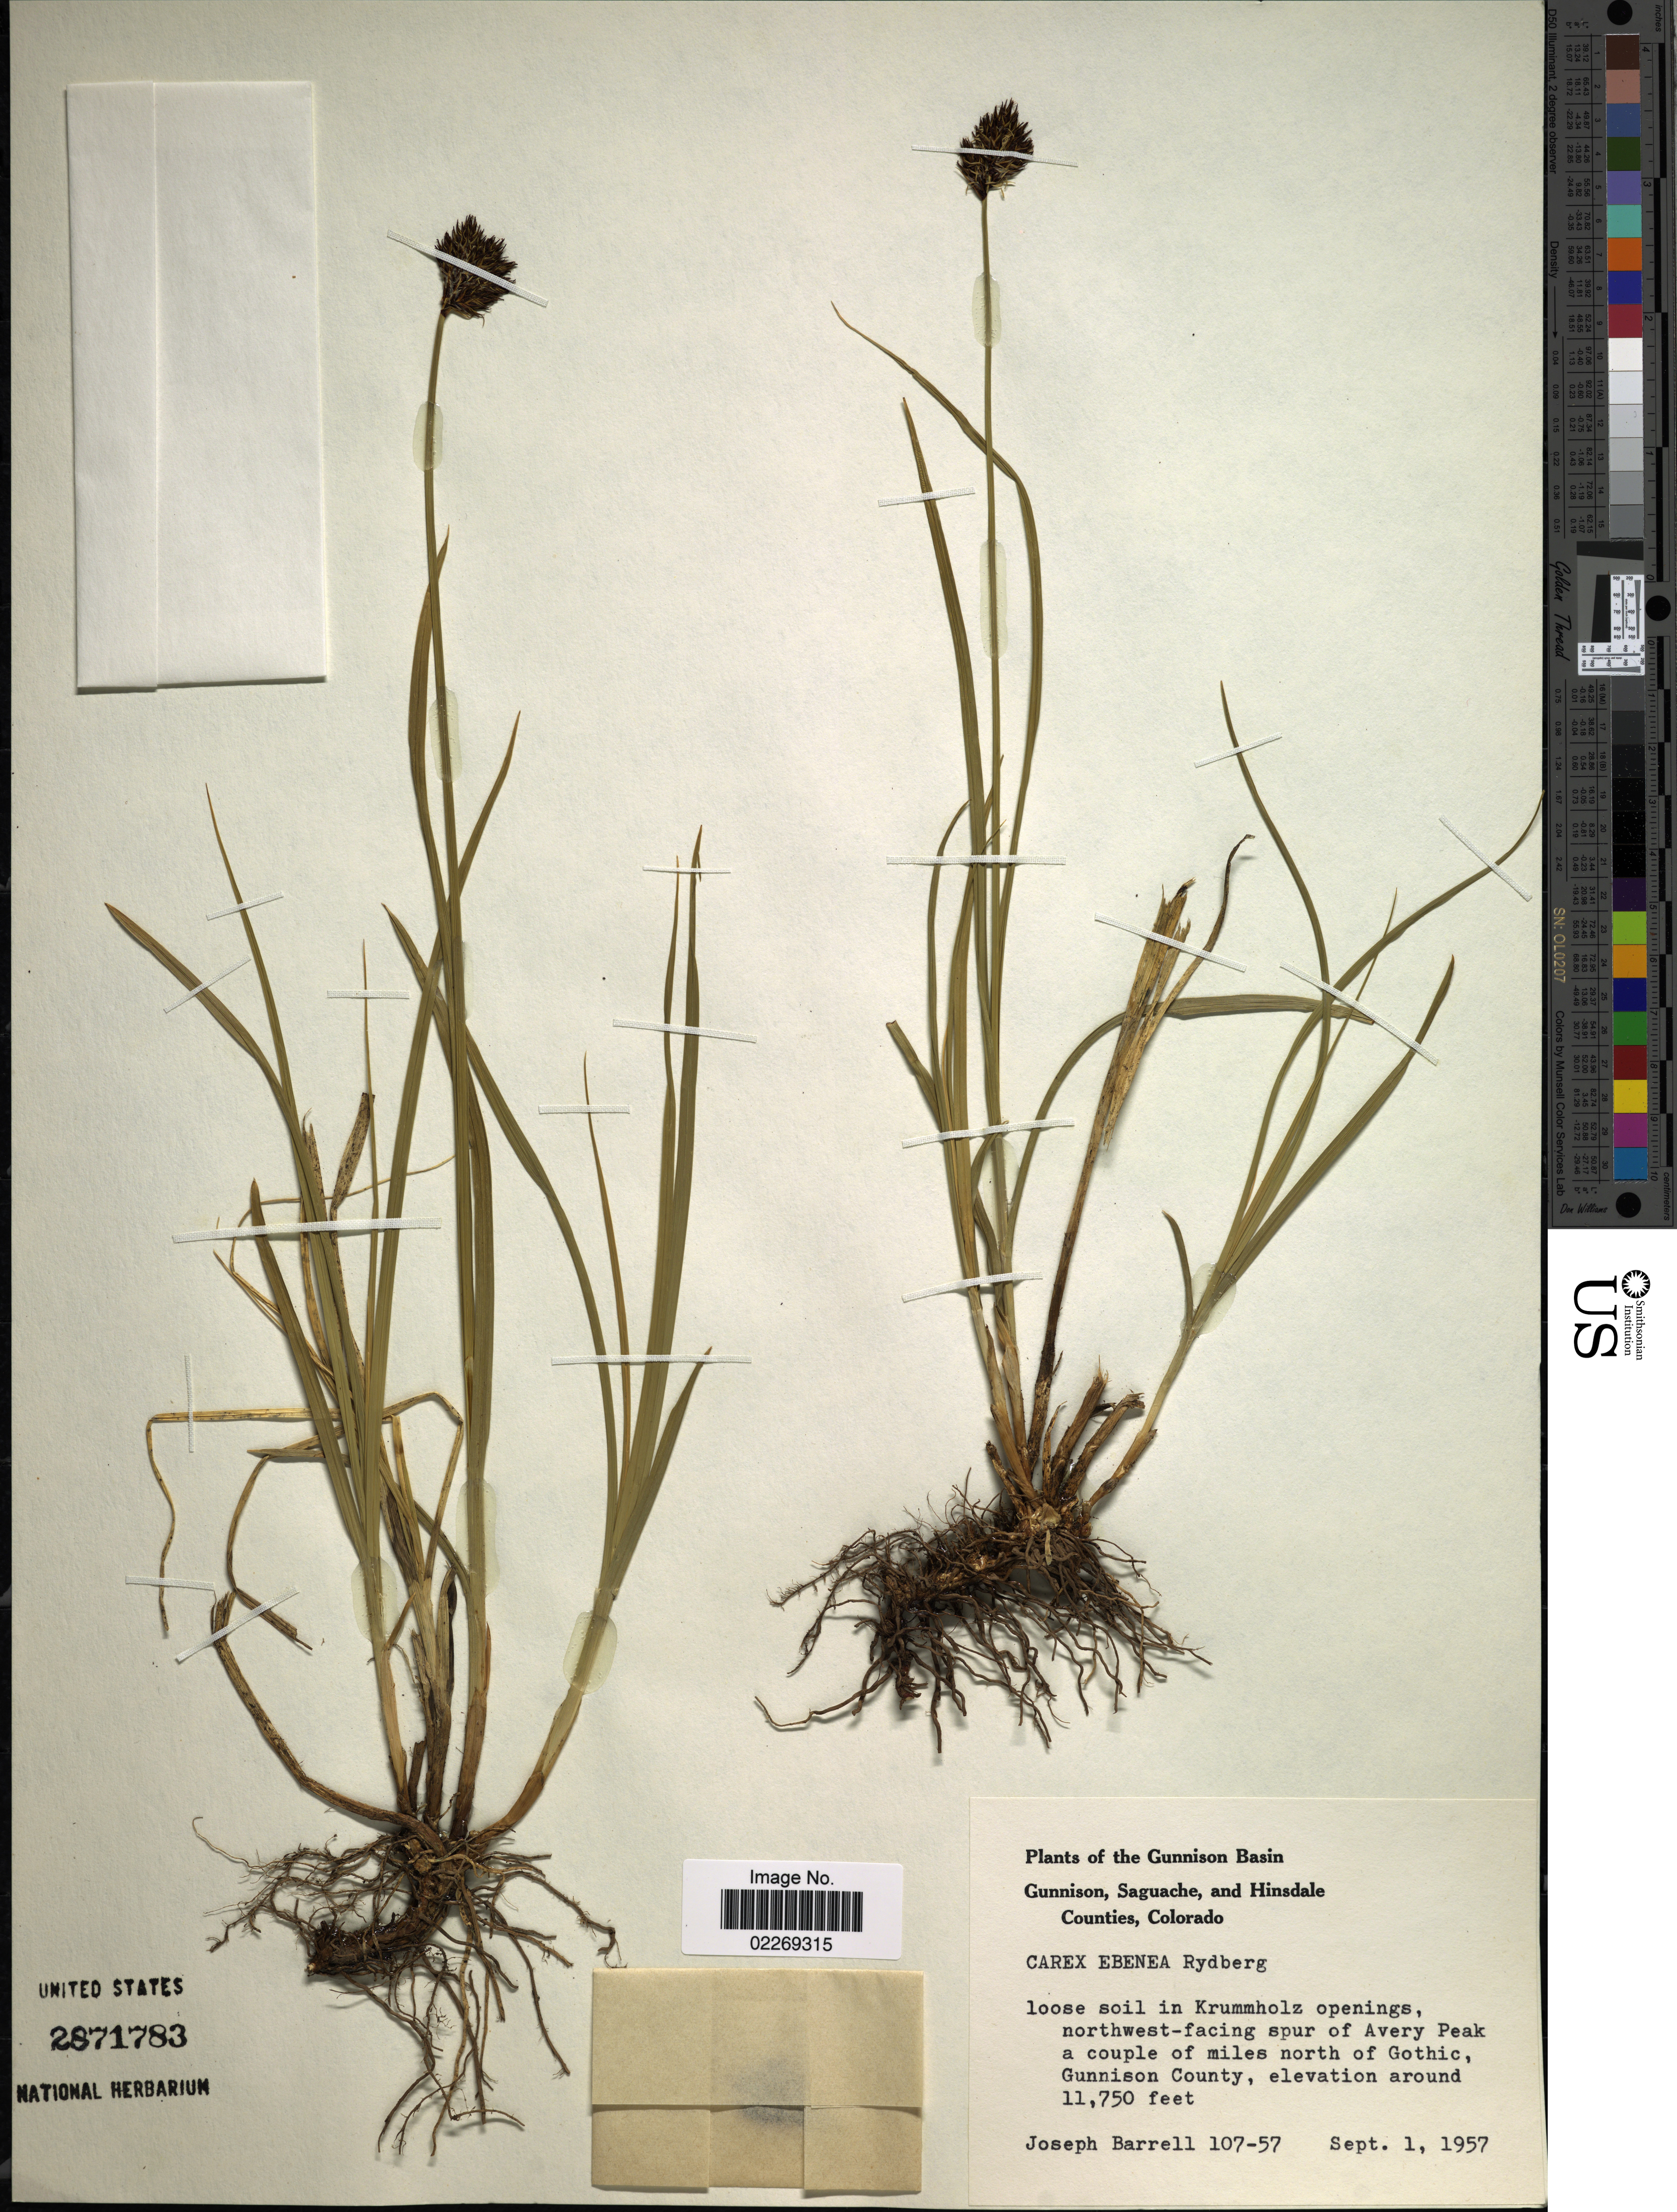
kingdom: Plantae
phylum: Tracheophyta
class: Liliopsida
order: Poales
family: Cyperaceae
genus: Carex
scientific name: Carex ebenea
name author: Rydb.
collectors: J. Barrell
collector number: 107-57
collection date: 1957-09-01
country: United States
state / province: Colorado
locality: Gunnison Basin. Loose soil in Krummholz openings, northwest-facing spur of Avery Peak a couple of miles north of Gothic, Gunnison County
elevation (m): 3581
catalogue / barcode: US 2871783